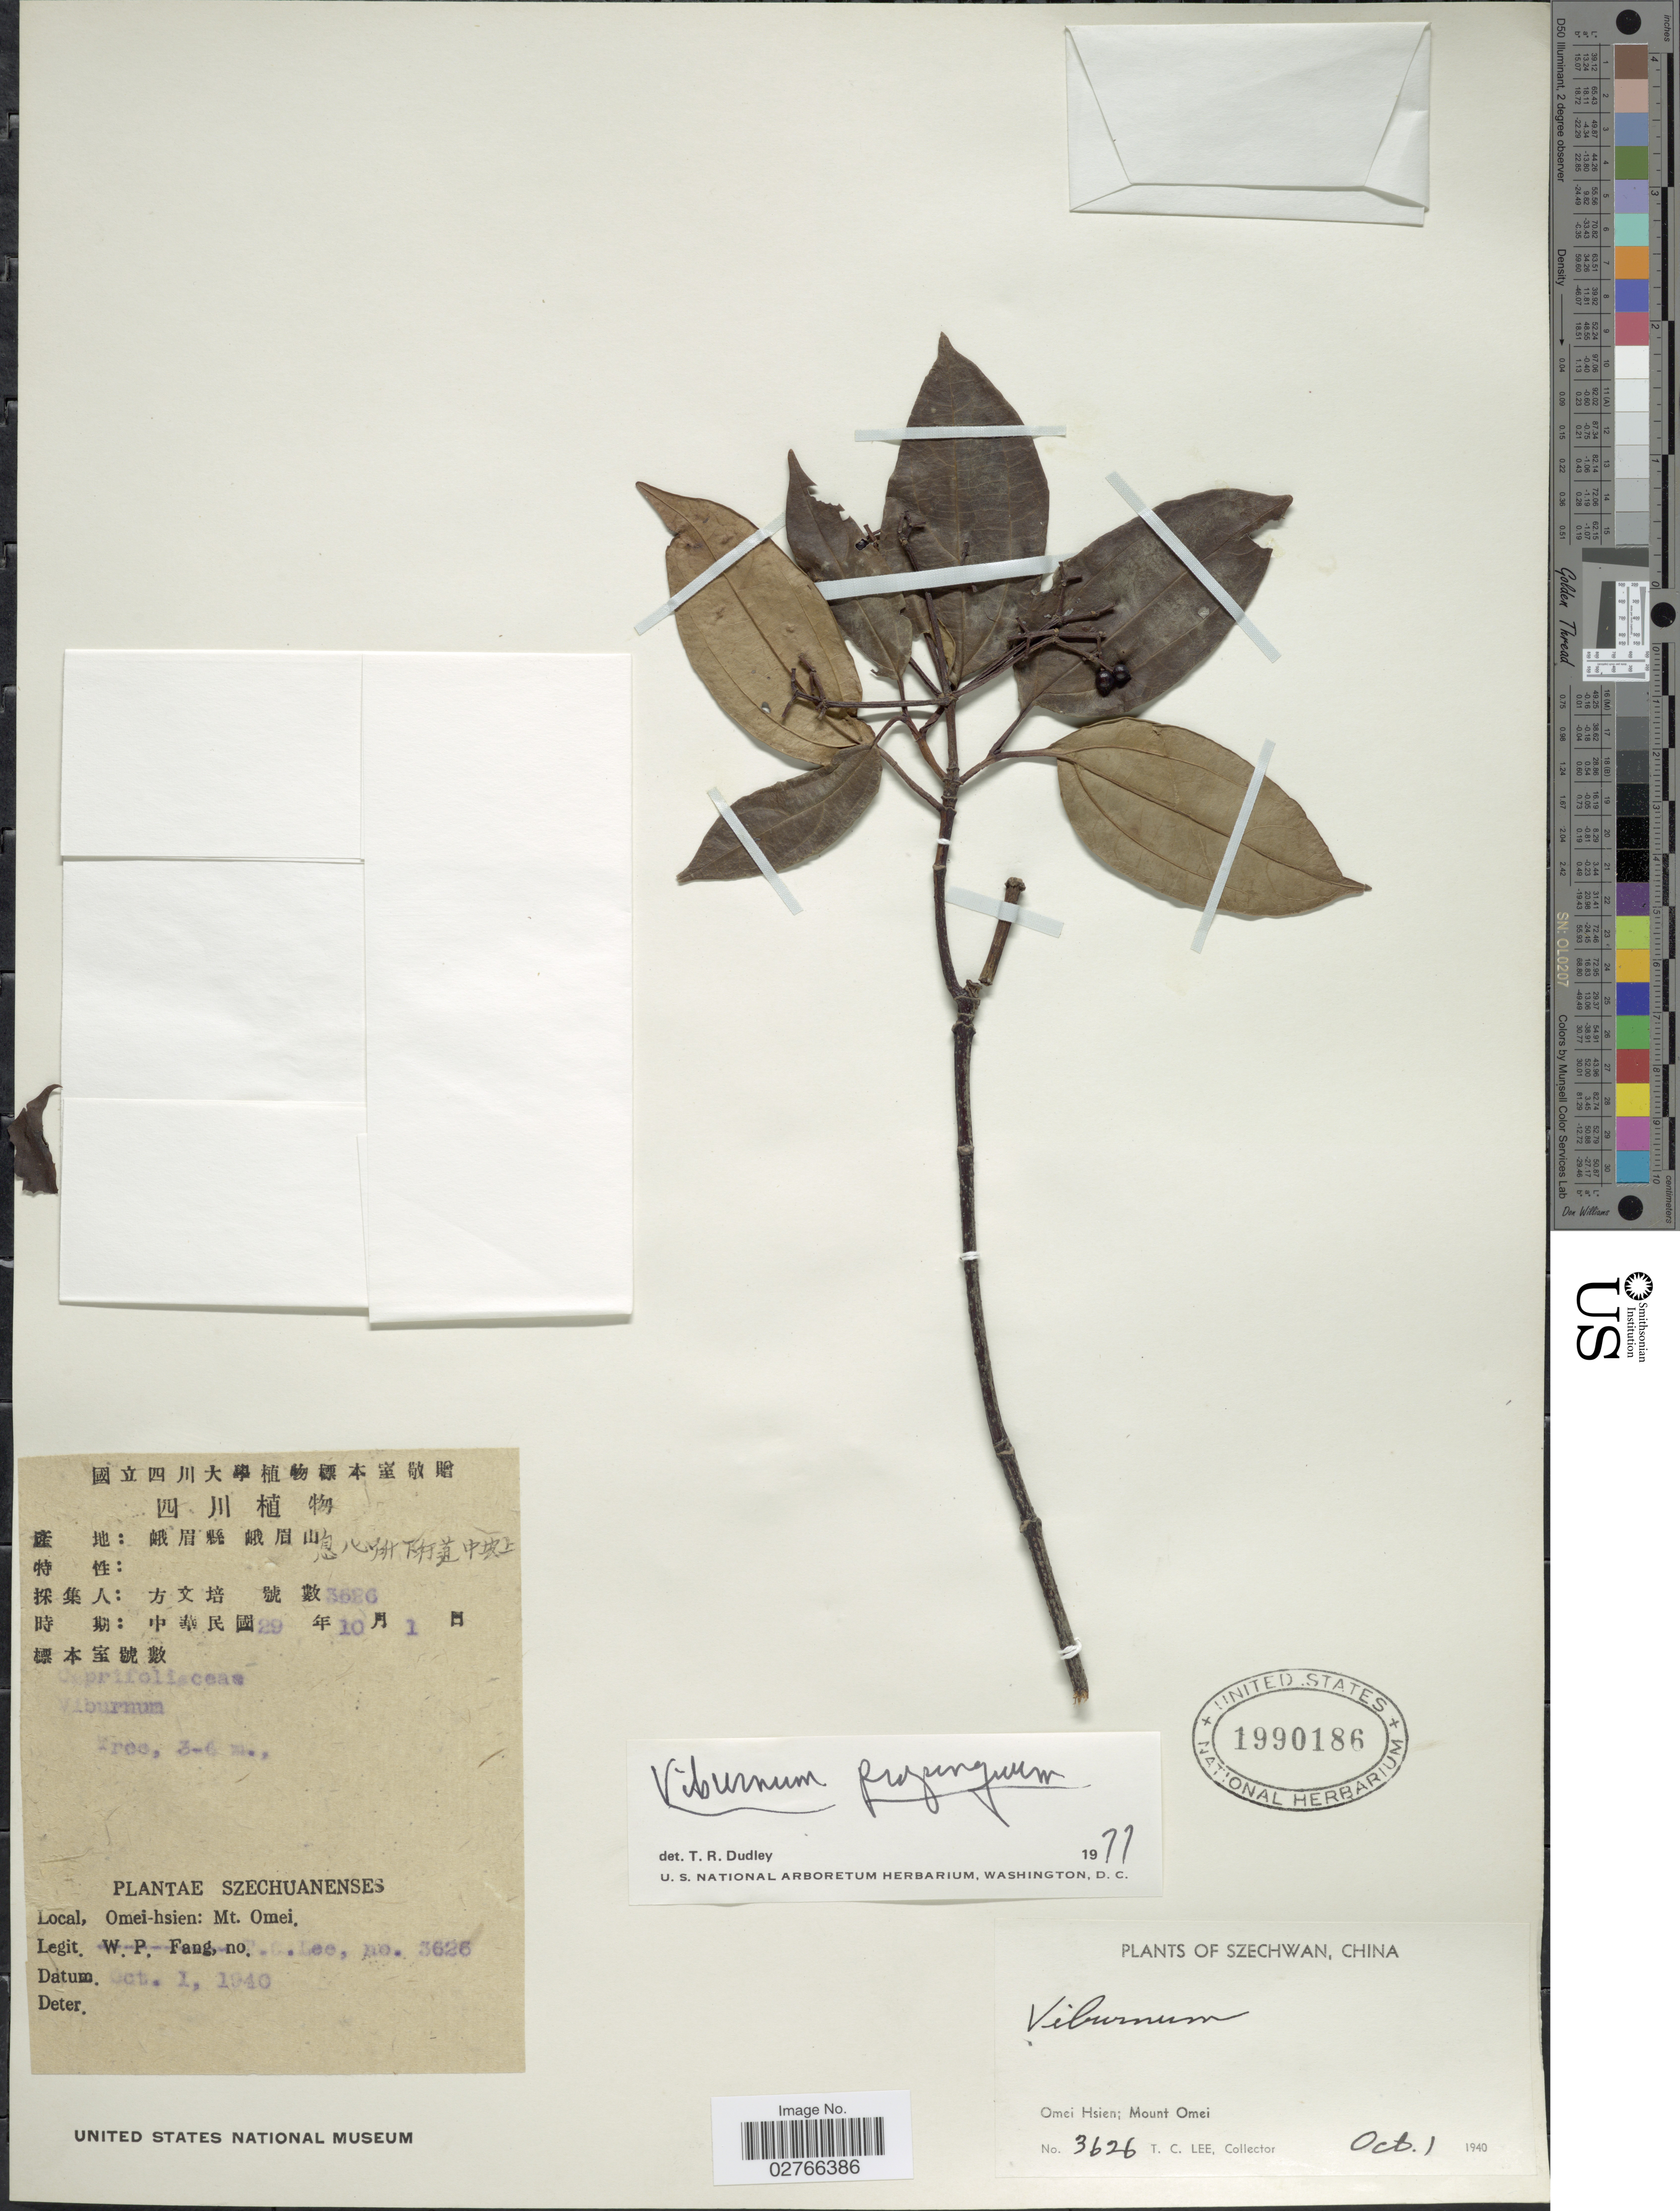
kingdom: Plantae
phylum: Tracheophyta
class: Magnoliopsida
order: Dipsacales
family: Viburnaceae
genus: Viburnum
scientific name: Viburnum propinquum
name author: Hemsl. in F.B. Forbes & Hemsl.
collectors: T. Lee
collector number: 3626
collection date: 1940-10-01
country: China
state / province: Sichuan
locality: Szechwan, Omei Hsien, Mount Omei.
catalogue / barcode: US 1990186